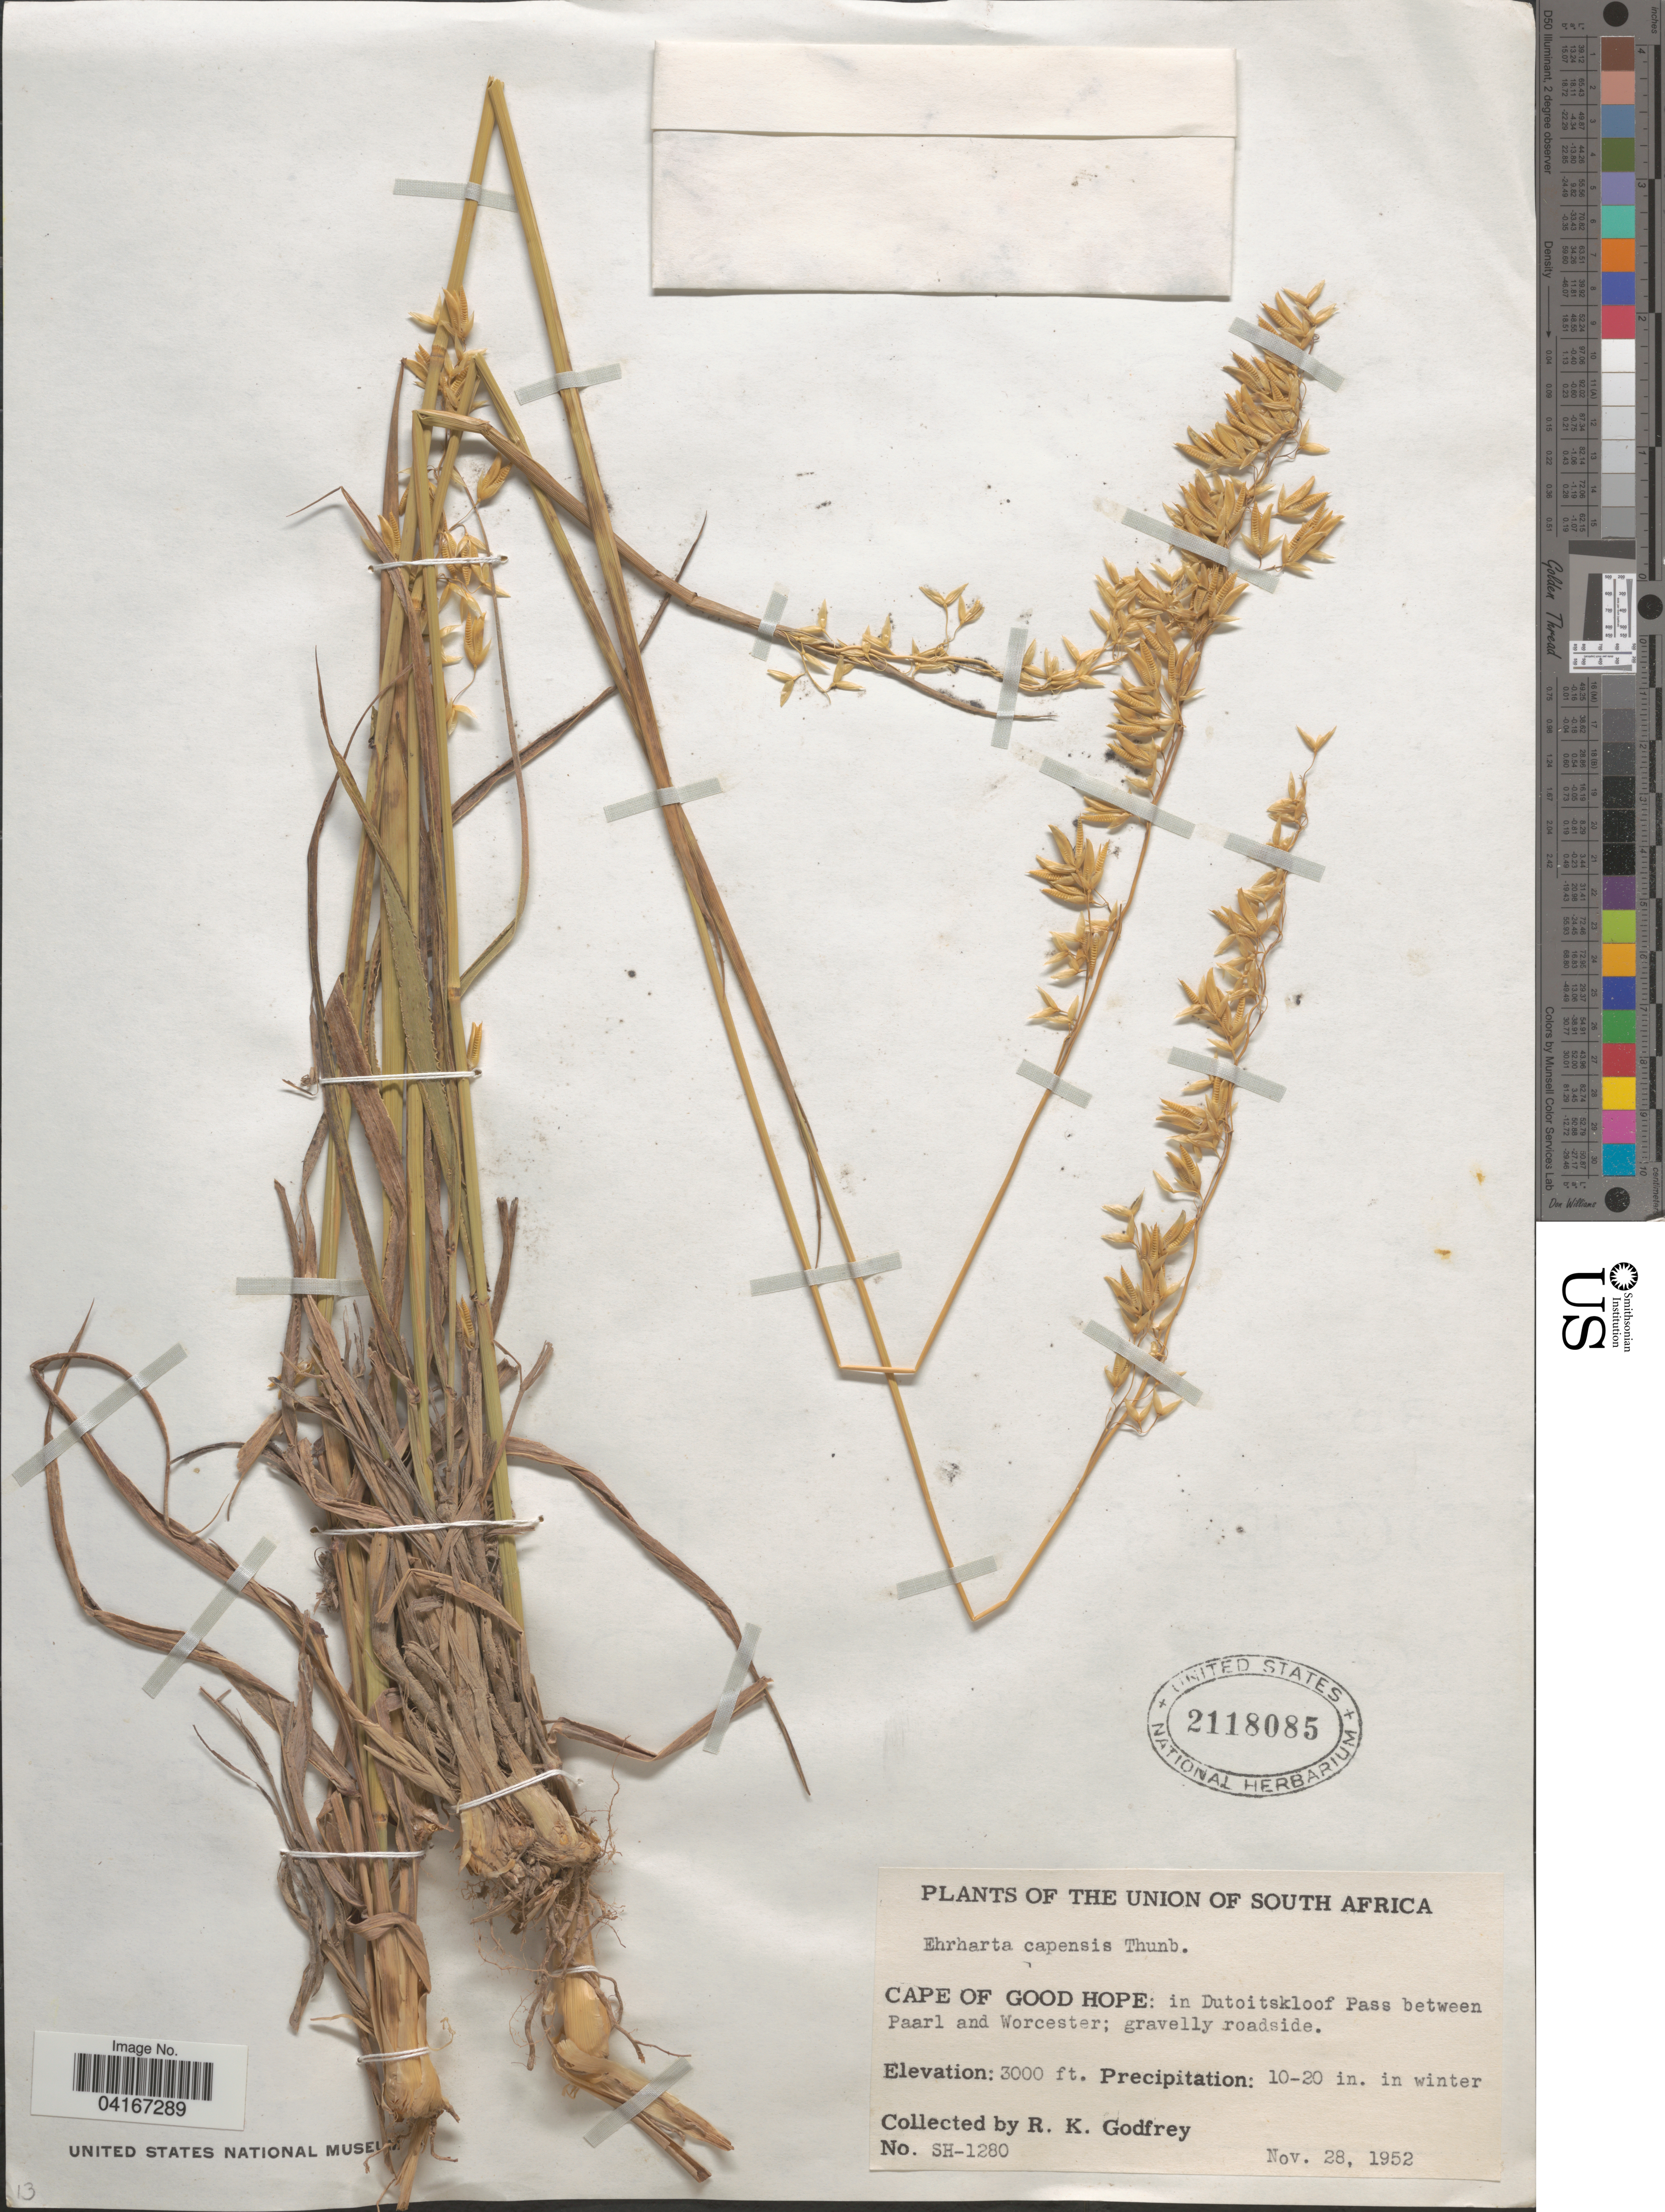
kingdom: Plantae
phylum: Tracheophyta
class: Liliopsida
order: Poales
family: Poaceae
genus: Ehrharta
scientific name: Ehrharta capensis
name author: Thunb.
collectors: R. K. Godfrey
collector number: SH-1280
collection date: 1952-11-28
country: South Africa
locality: The Union of South Africa. Cape of Good Hope: in Dutoitskloof Pass between Paarl and Worcester.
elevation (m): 914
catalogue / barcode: US 2118085